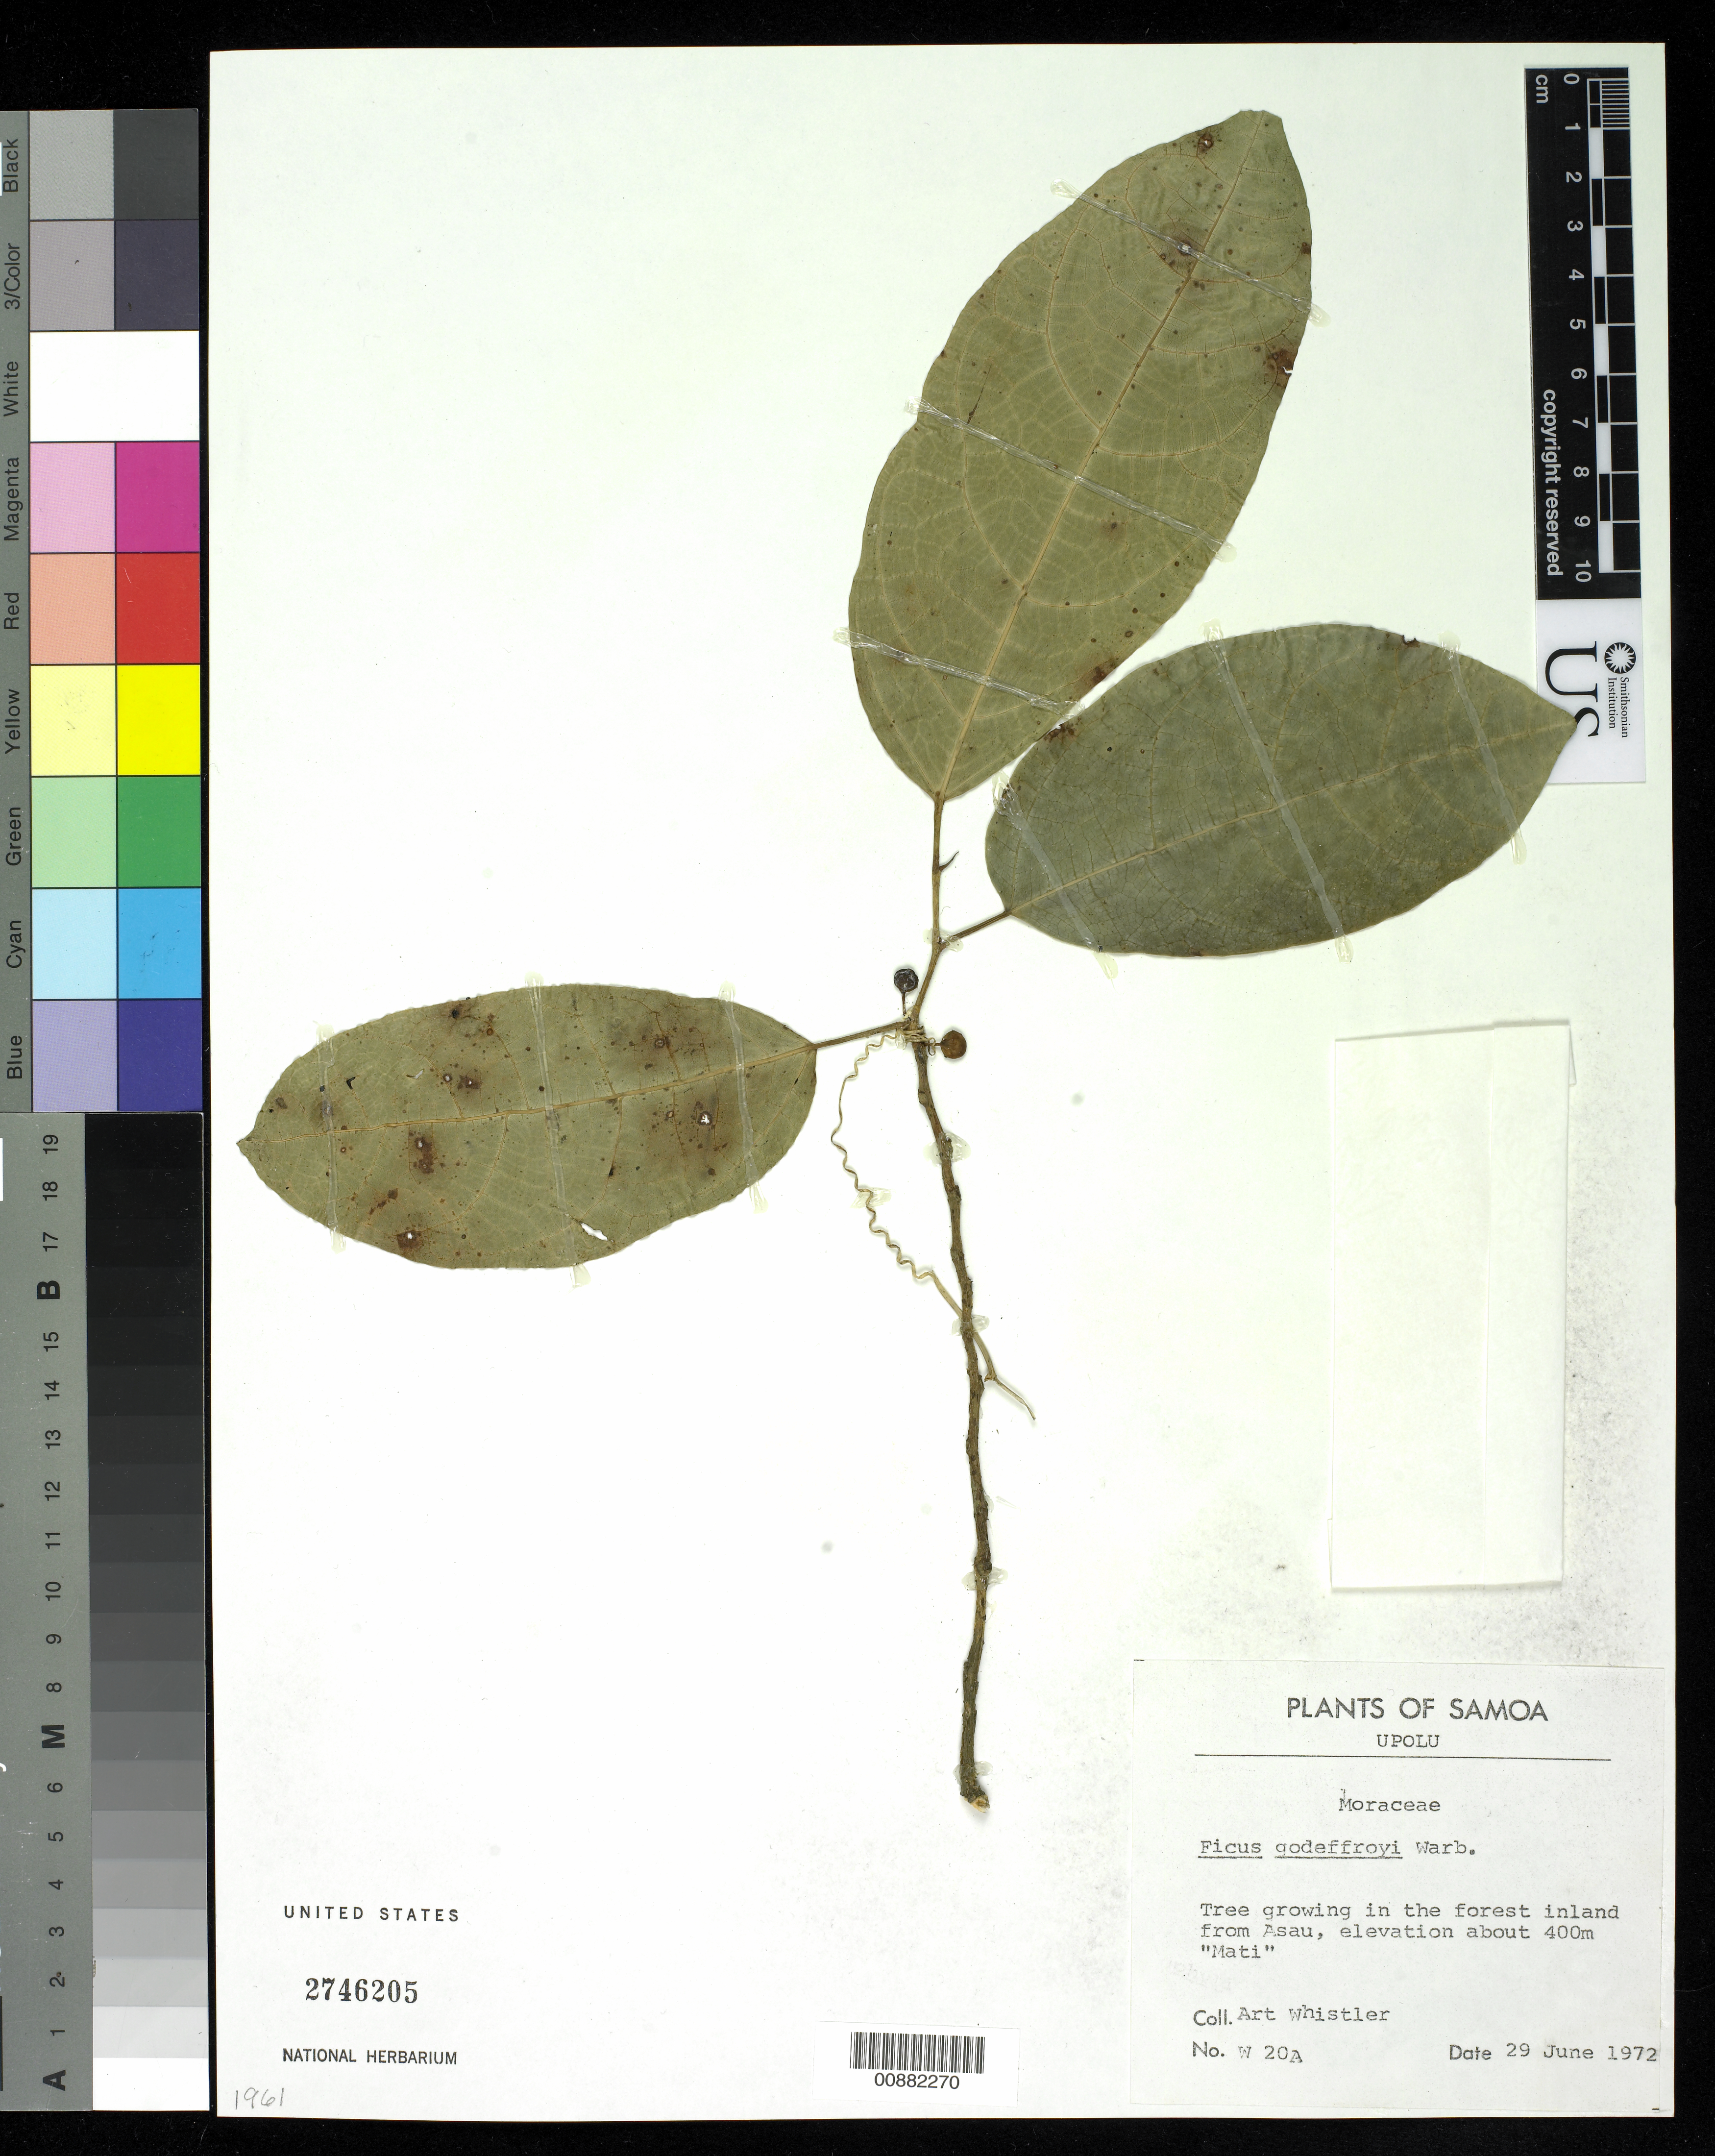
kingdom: Plantae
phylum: Tracheophyta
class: Magnoliopsida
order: Rosales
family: Moraceae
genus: Ficus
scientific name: Ficus godeffroyi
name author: Warb.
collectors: A. Whistler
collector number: W 220 A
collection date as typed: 29 Jun 1972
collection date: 1972-06-29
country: Samoa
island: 'Upolu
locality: Upolu, Inland from Asau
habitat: forest.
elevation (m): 400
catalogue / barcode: US 2746205